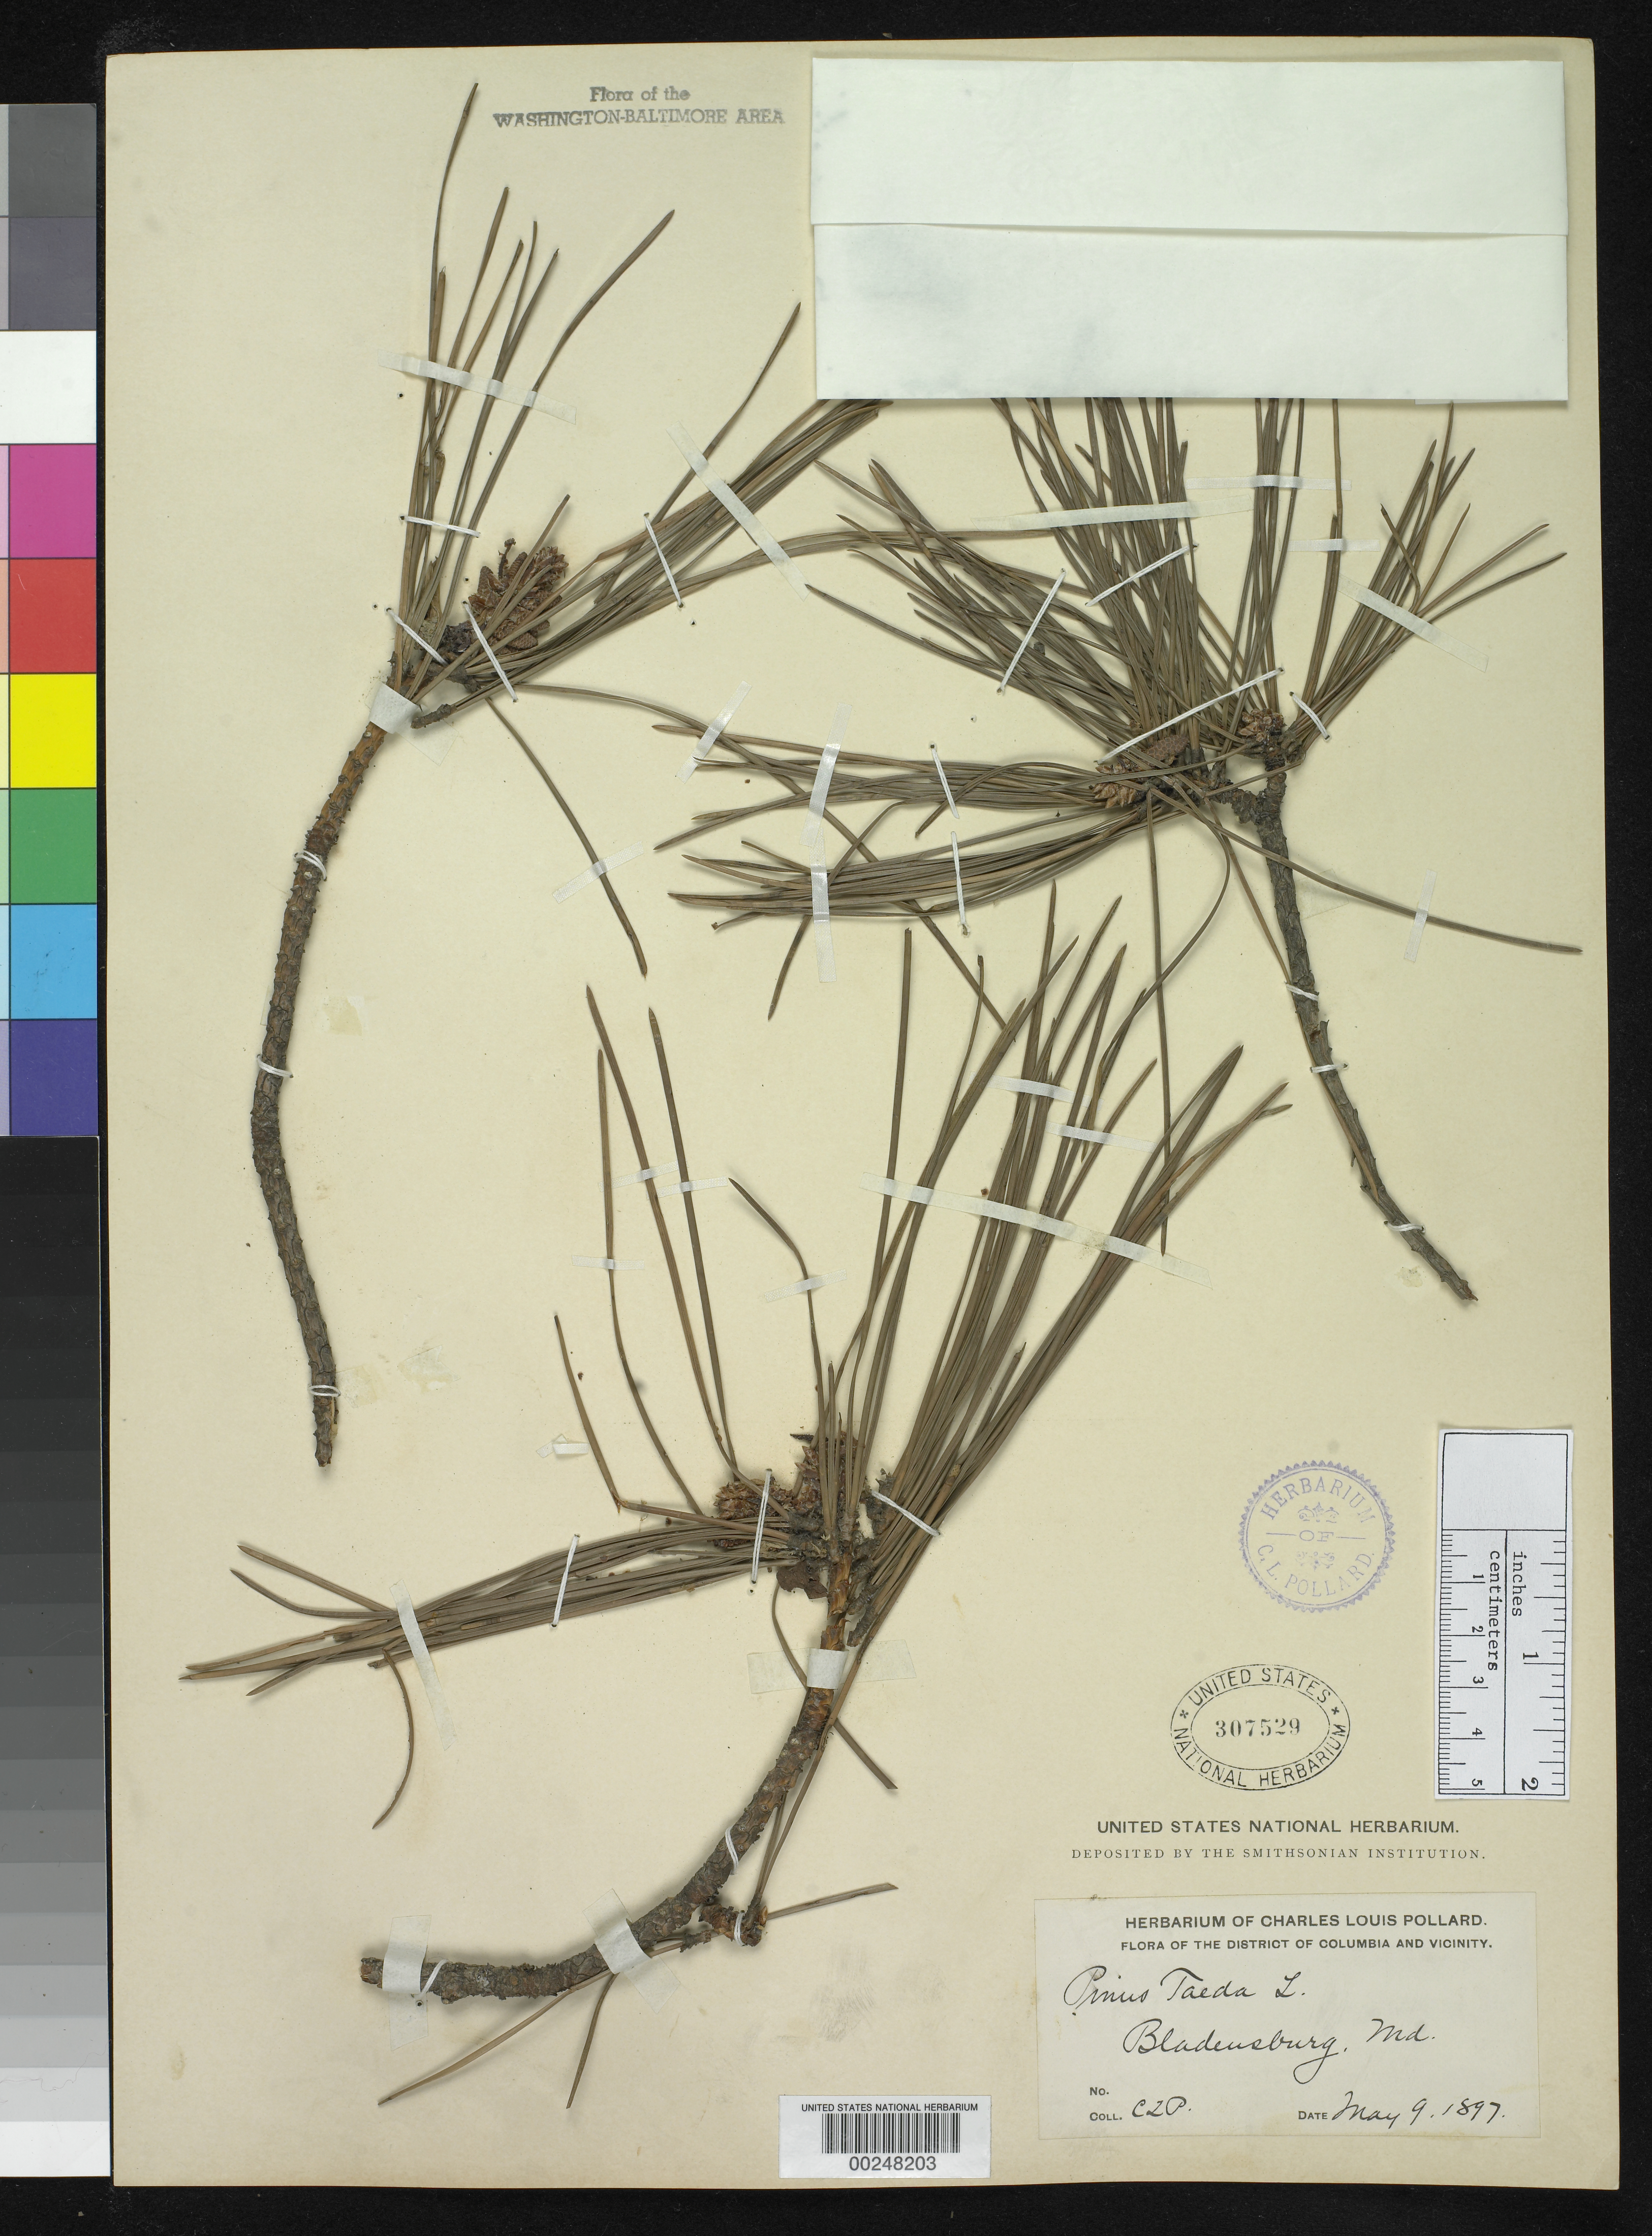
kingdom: Plantae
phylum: Tracheophyta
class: Pinopsida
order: Pinales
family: Pinaceae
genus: Pinus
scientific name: Pinus taeda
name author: L.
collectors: C. L. Pollard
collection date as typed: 09 May 1897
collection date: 1897-05-09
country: United States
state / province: Maryland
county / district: Prince George's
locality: Bladensburg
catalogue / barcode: US 307529